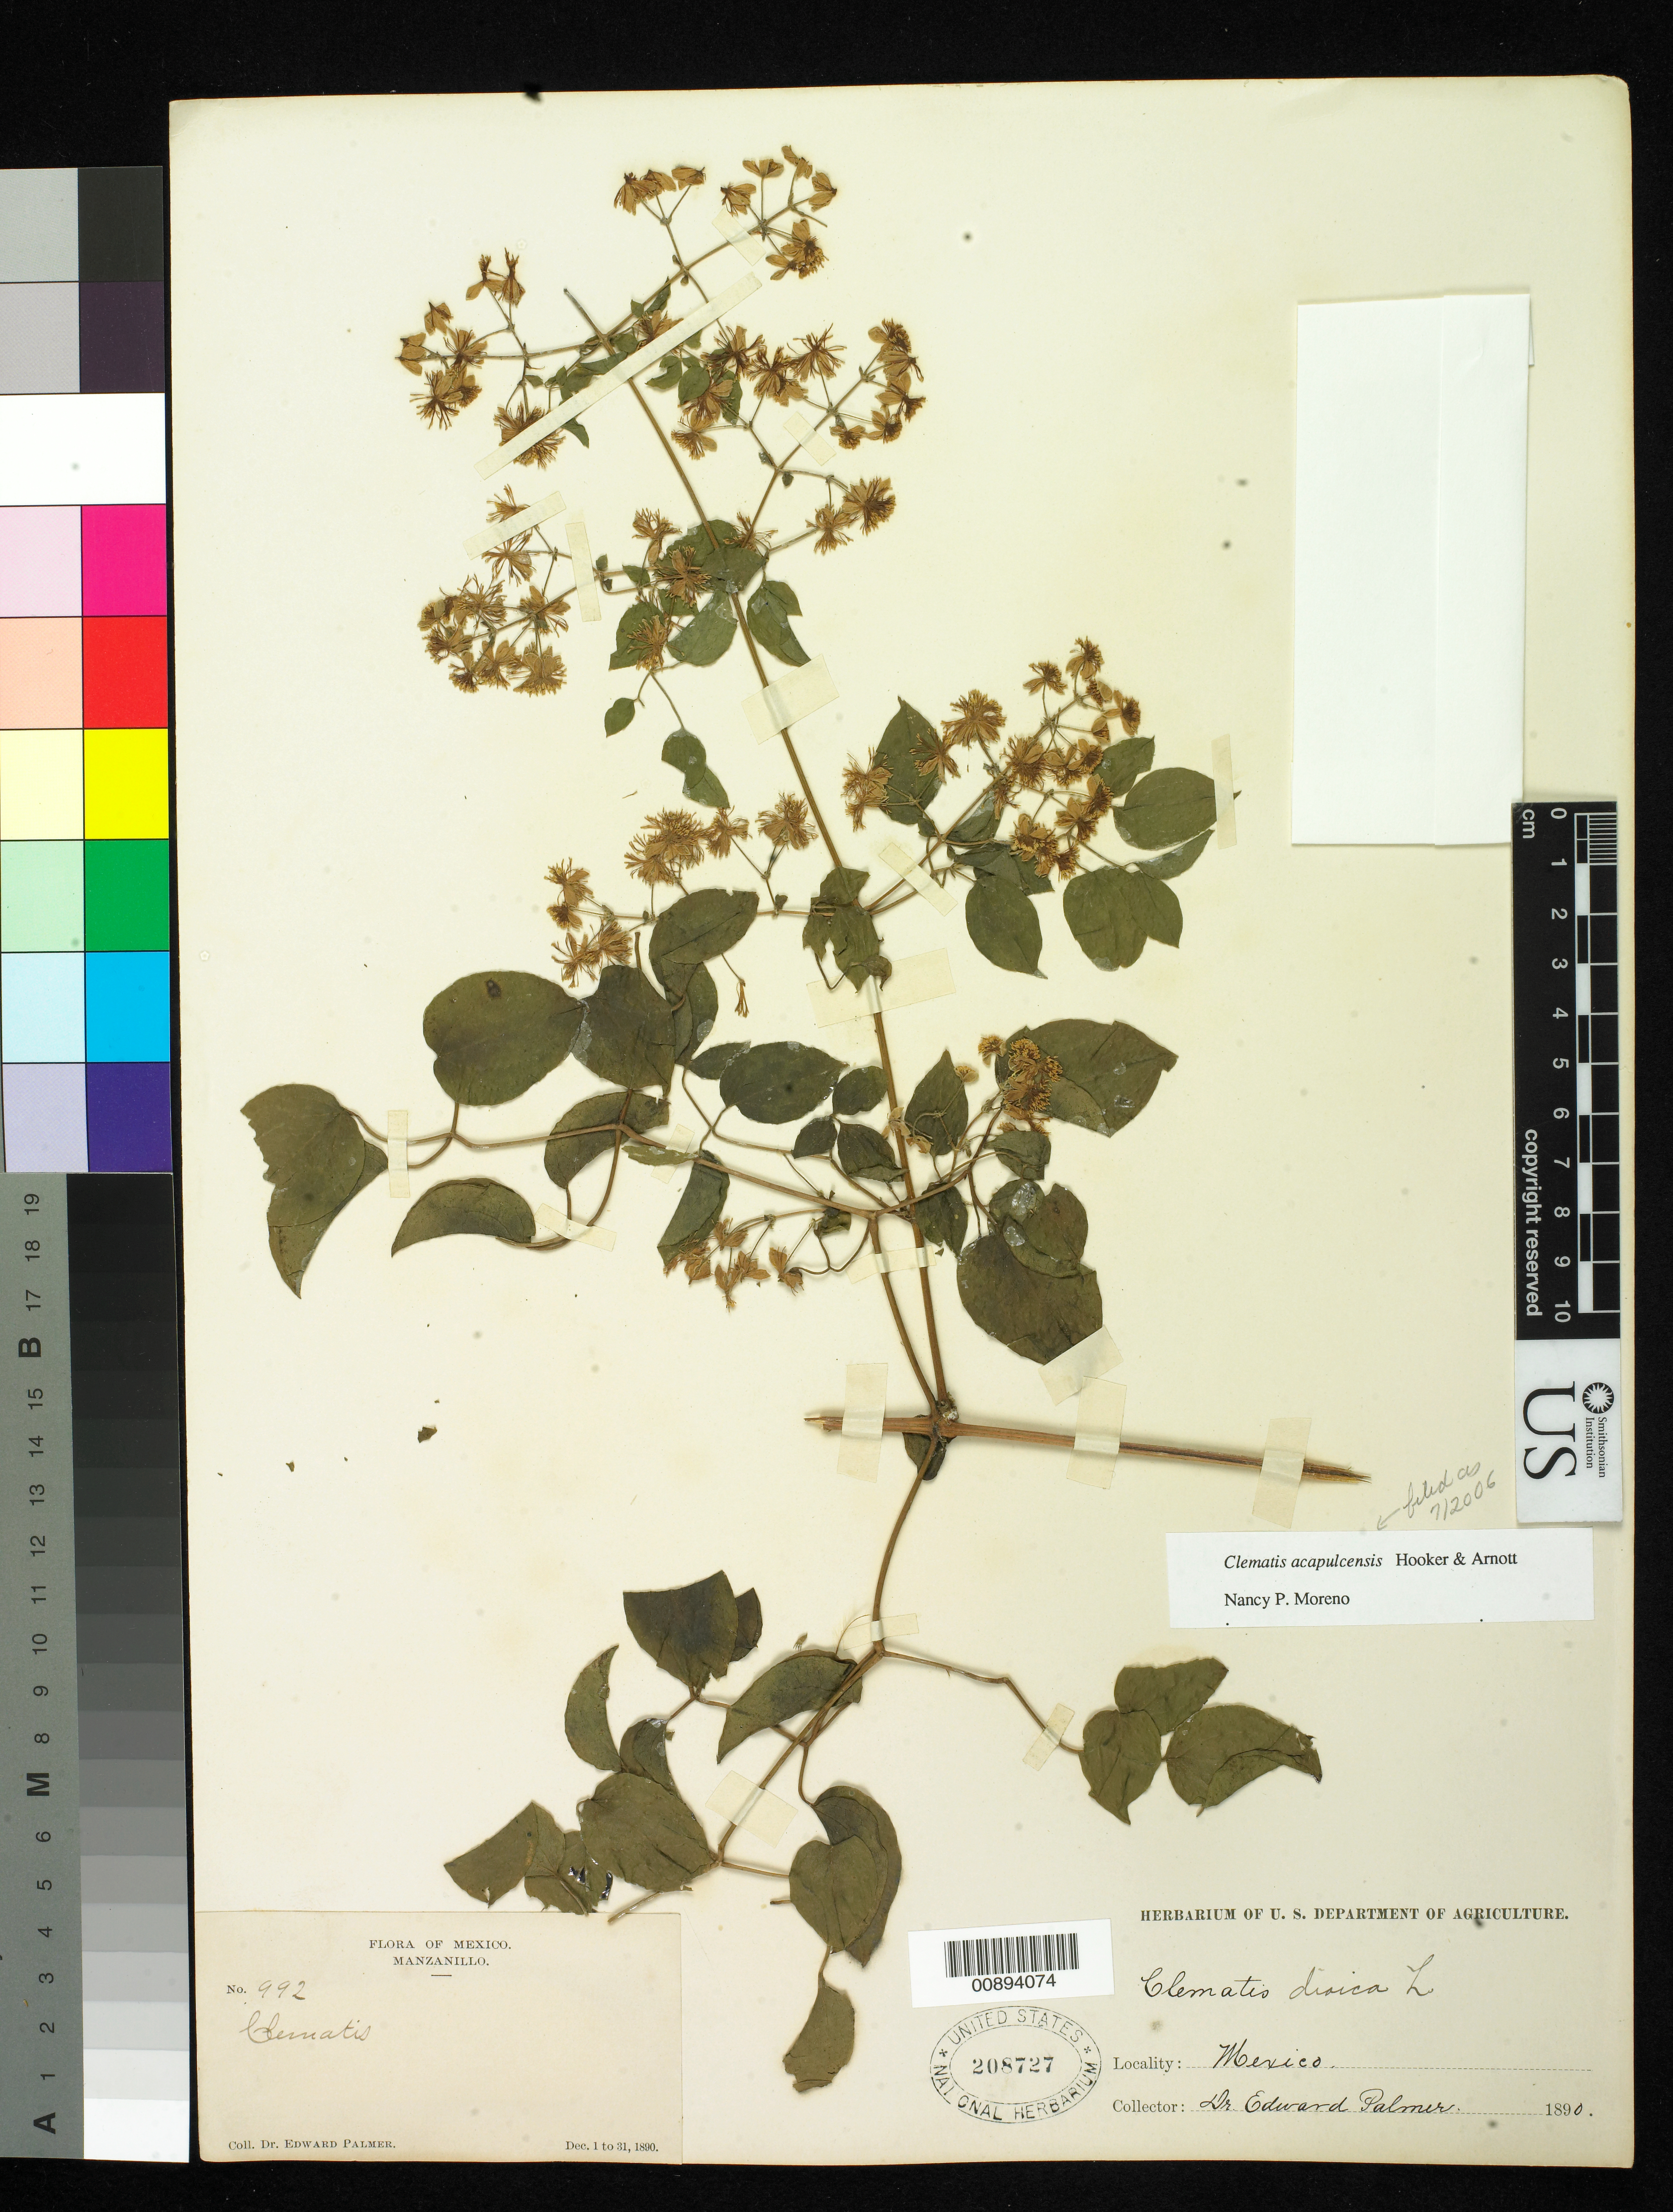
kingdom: Plantae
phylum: Tracheophyta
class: Magnoliopsida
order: Ranunculales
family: Ranunculaceae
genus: Clematis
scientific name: Clematis acapulcensis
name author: Hook. & Arn.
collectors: E. Palmer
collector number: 992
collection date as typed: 01 Dec 1890 to 31 Dec 1890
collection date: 1890-12-01/1890-12-31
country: Mexico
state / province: Colima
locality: Manzanillo, Colima.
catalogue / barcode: US 208727